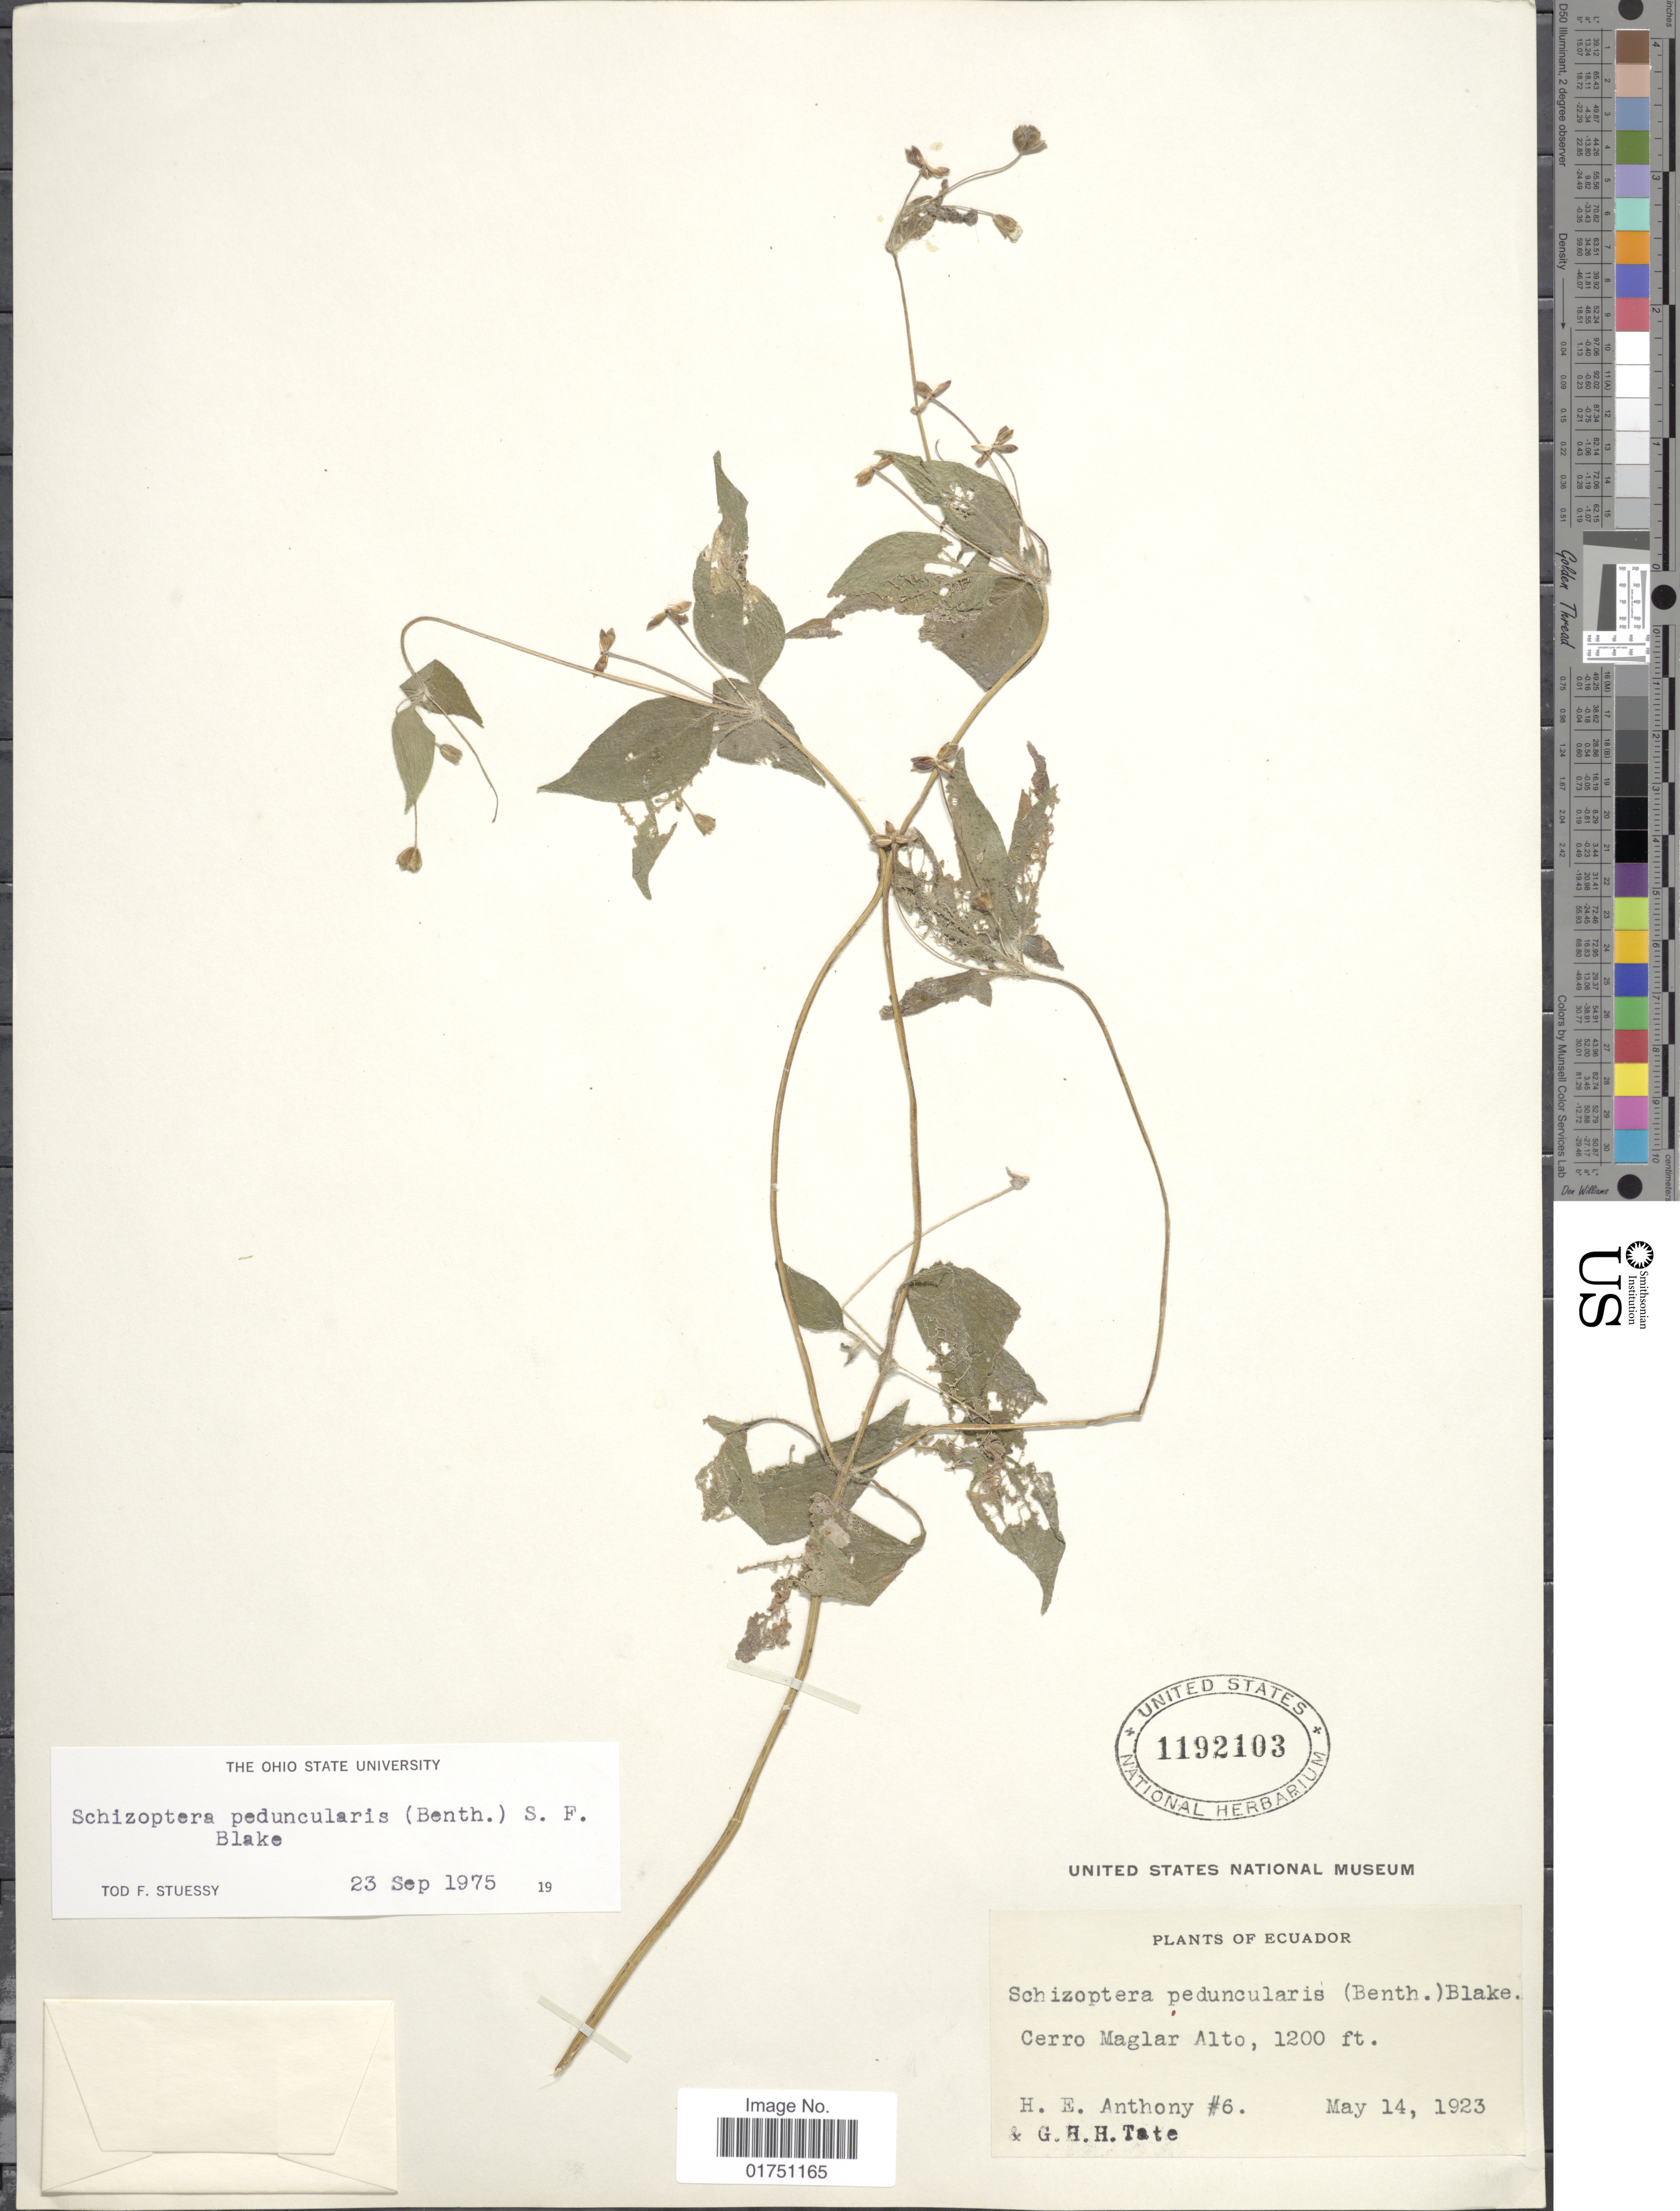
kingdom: Plantae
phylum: Tracheophyta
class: Magnoliopsida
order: Asterales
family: Asteraceae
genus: Schizoptera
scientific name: Schizoptera peduncularis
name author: S.F. Blake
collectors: H. E. Anthony & G. H. H.Tate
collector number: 6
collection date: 1923-05-14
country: Ecuador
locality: Cerro Maglar Alto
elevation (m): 366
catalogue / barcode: US 1192103